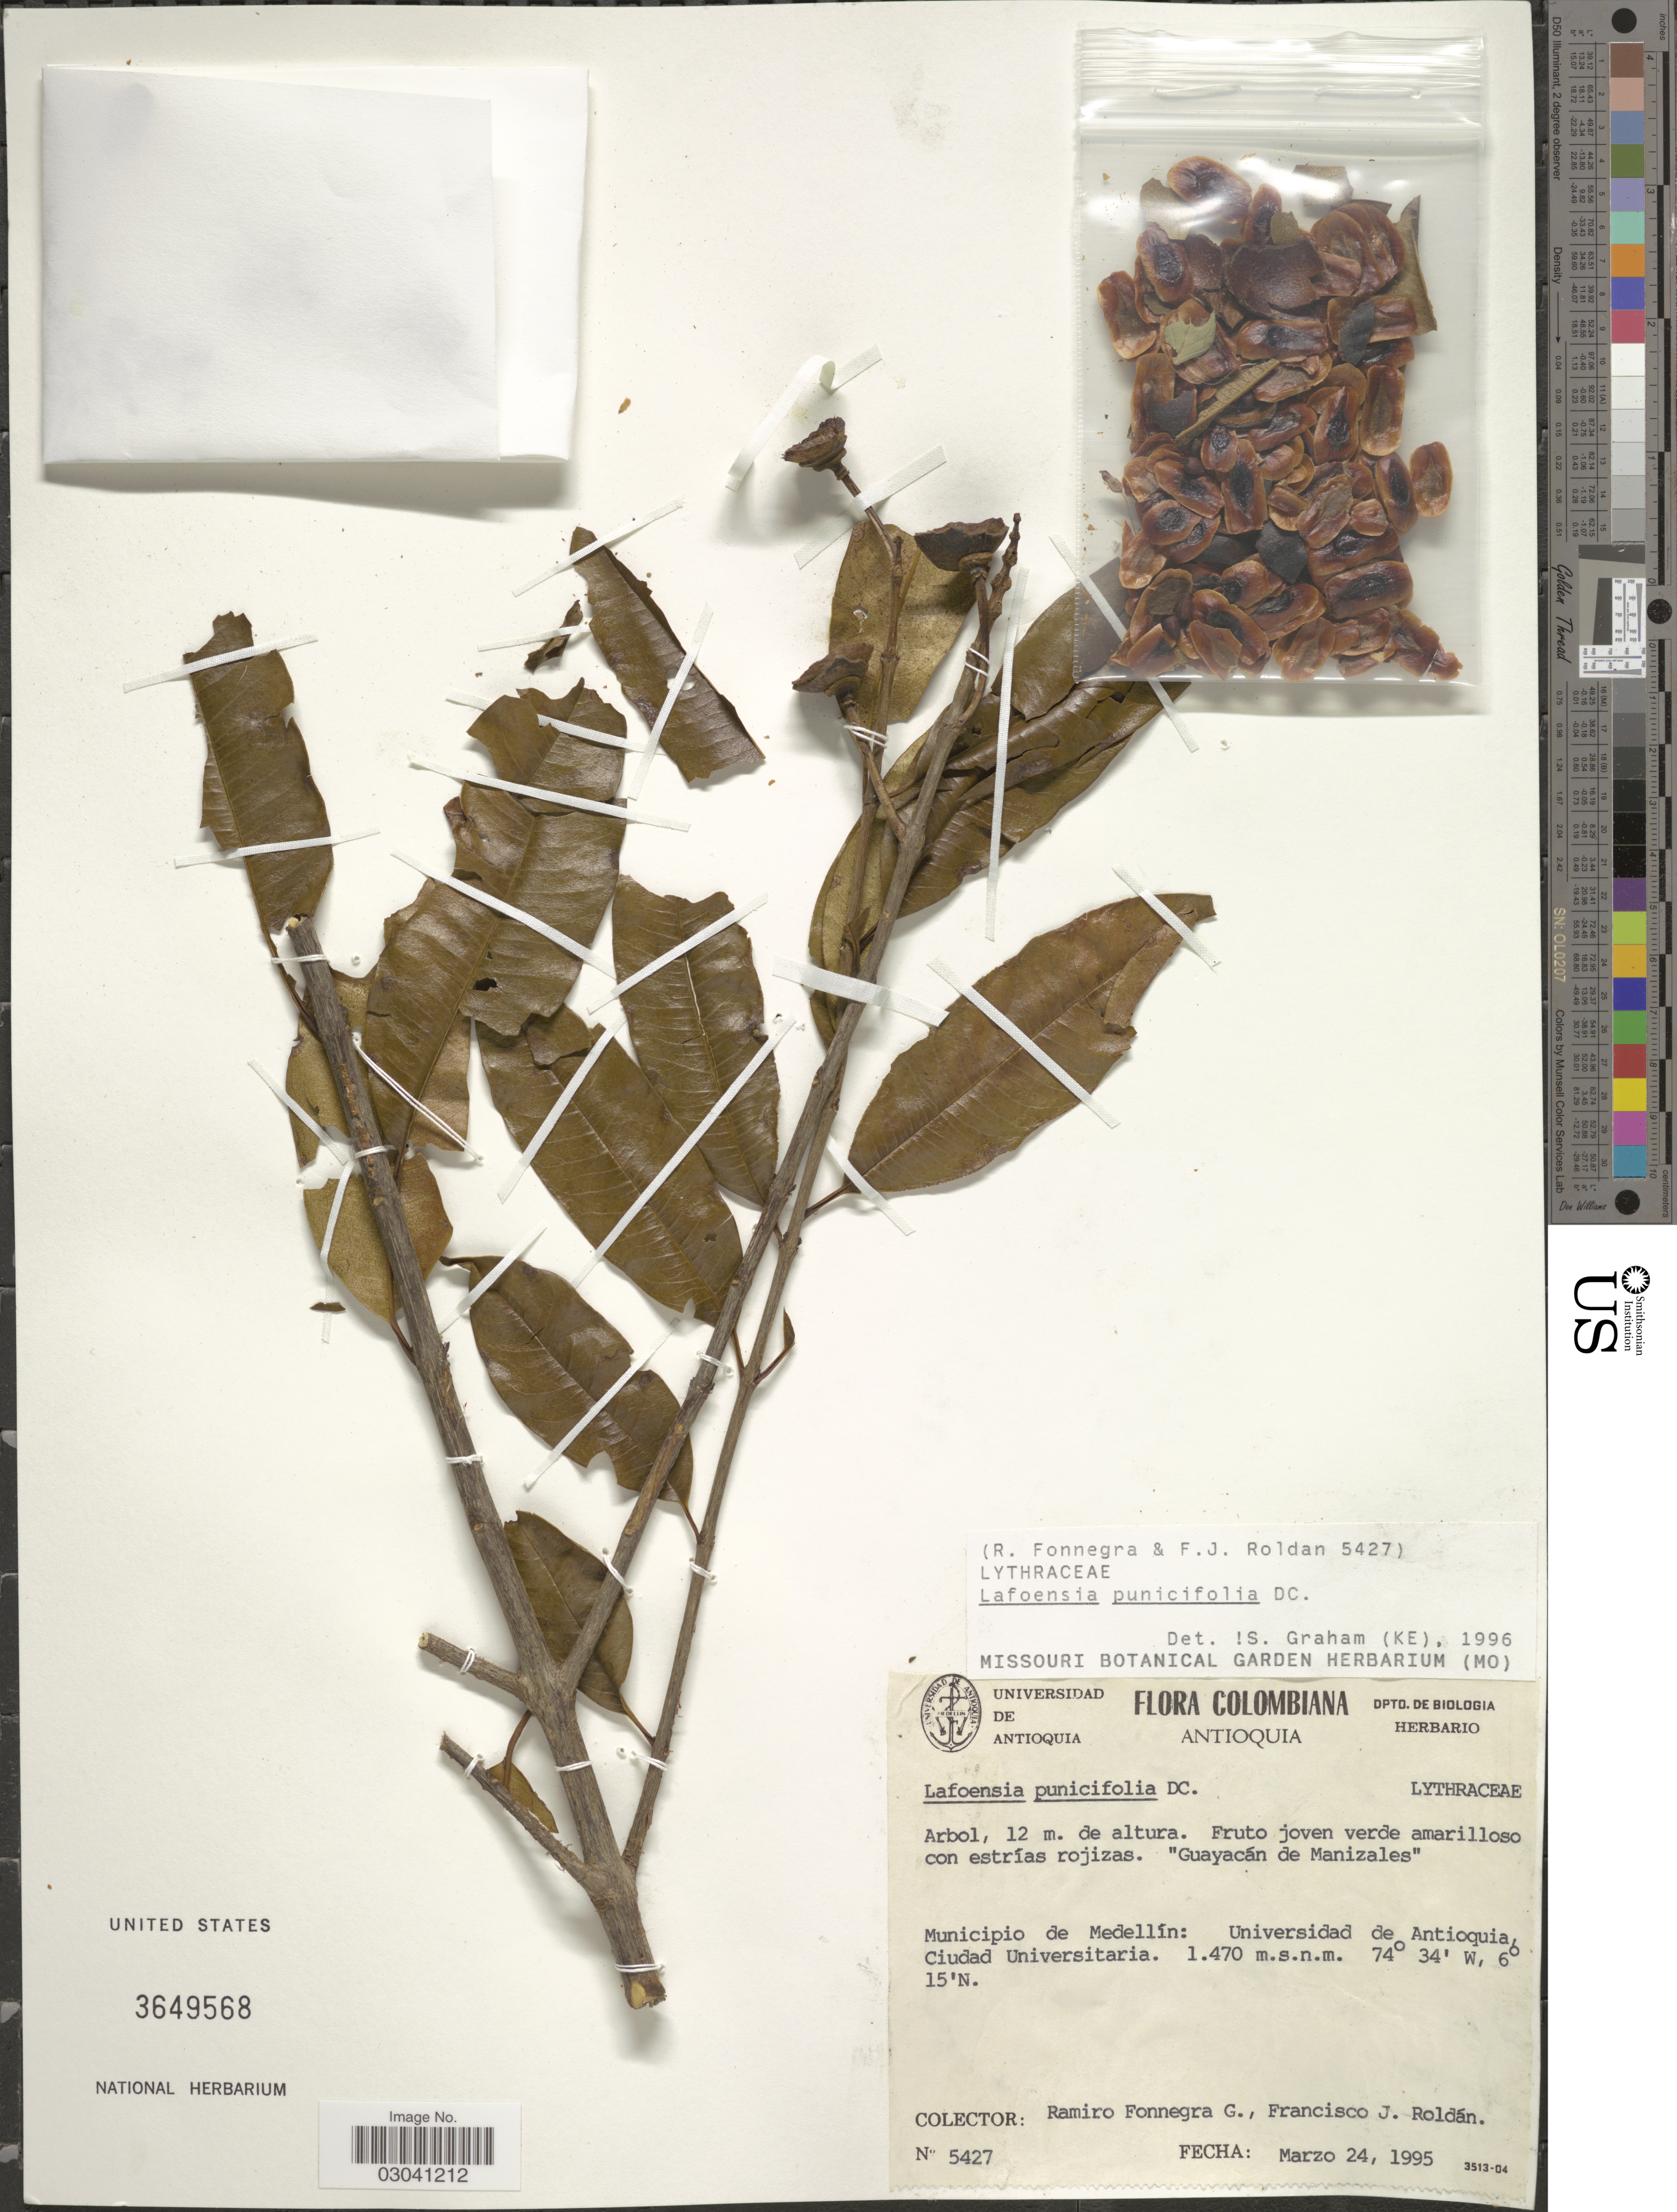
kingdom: Plantae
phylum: Tracheophyta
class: Magnoliopsida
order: Myrtales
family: Lythraceae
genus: Lafoensia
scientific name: Lafoensia punicifolia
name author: DC.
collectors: R. Fonnegra G. & F. J. Roldán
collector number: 5427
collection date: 1995-03-24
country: Colombia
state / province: Antioquia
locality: Municipio de Medellín: Universidad de Antioquia, Ciudad Universitaria.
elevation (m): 1470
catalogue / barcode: US 3649568